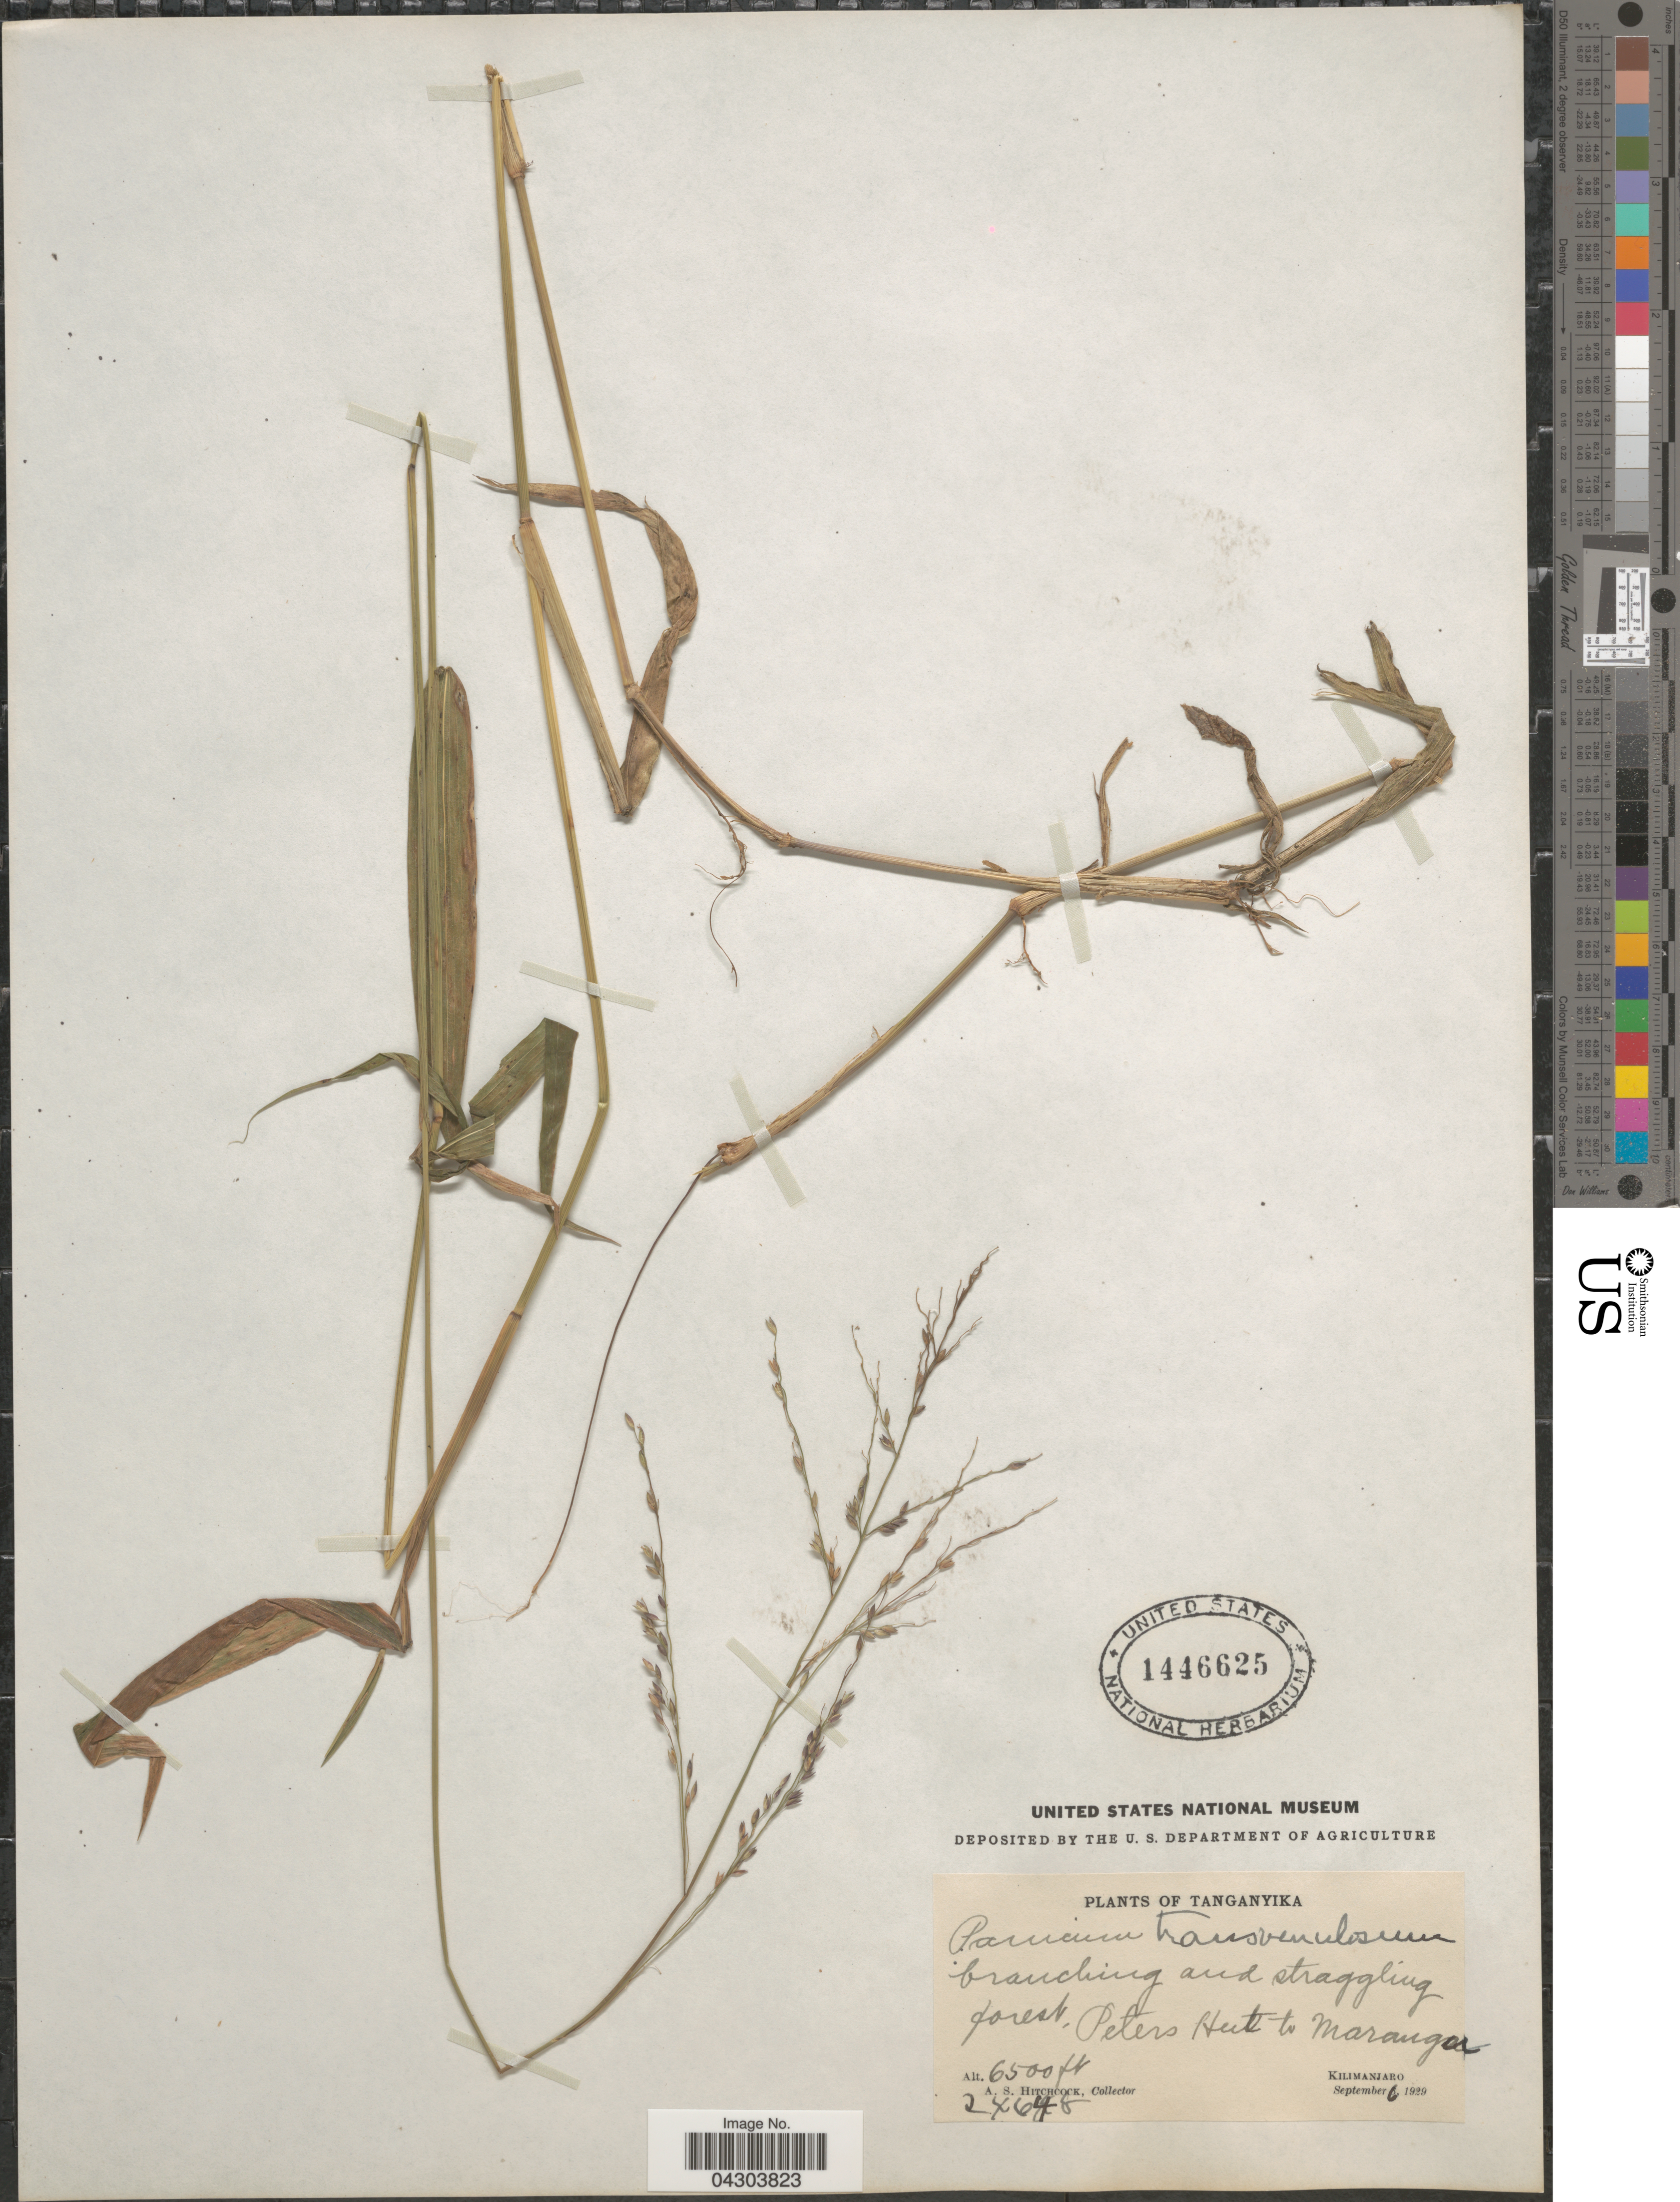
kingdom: Plantae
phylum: Tracheophyta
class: Liliopsida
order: Poales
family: Poaceae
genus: Panicum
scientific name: Panicum monticola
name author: Hillebr.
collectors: A. S. Hitchcock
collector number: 24648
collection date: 1929-09-06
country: Tanzania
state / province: Kilimanjaro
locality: Tanganyika. Branching and straggling forest, Peters Hut to Marangar. Kilimanjaro.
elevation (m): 1981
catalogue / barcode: US 1446625